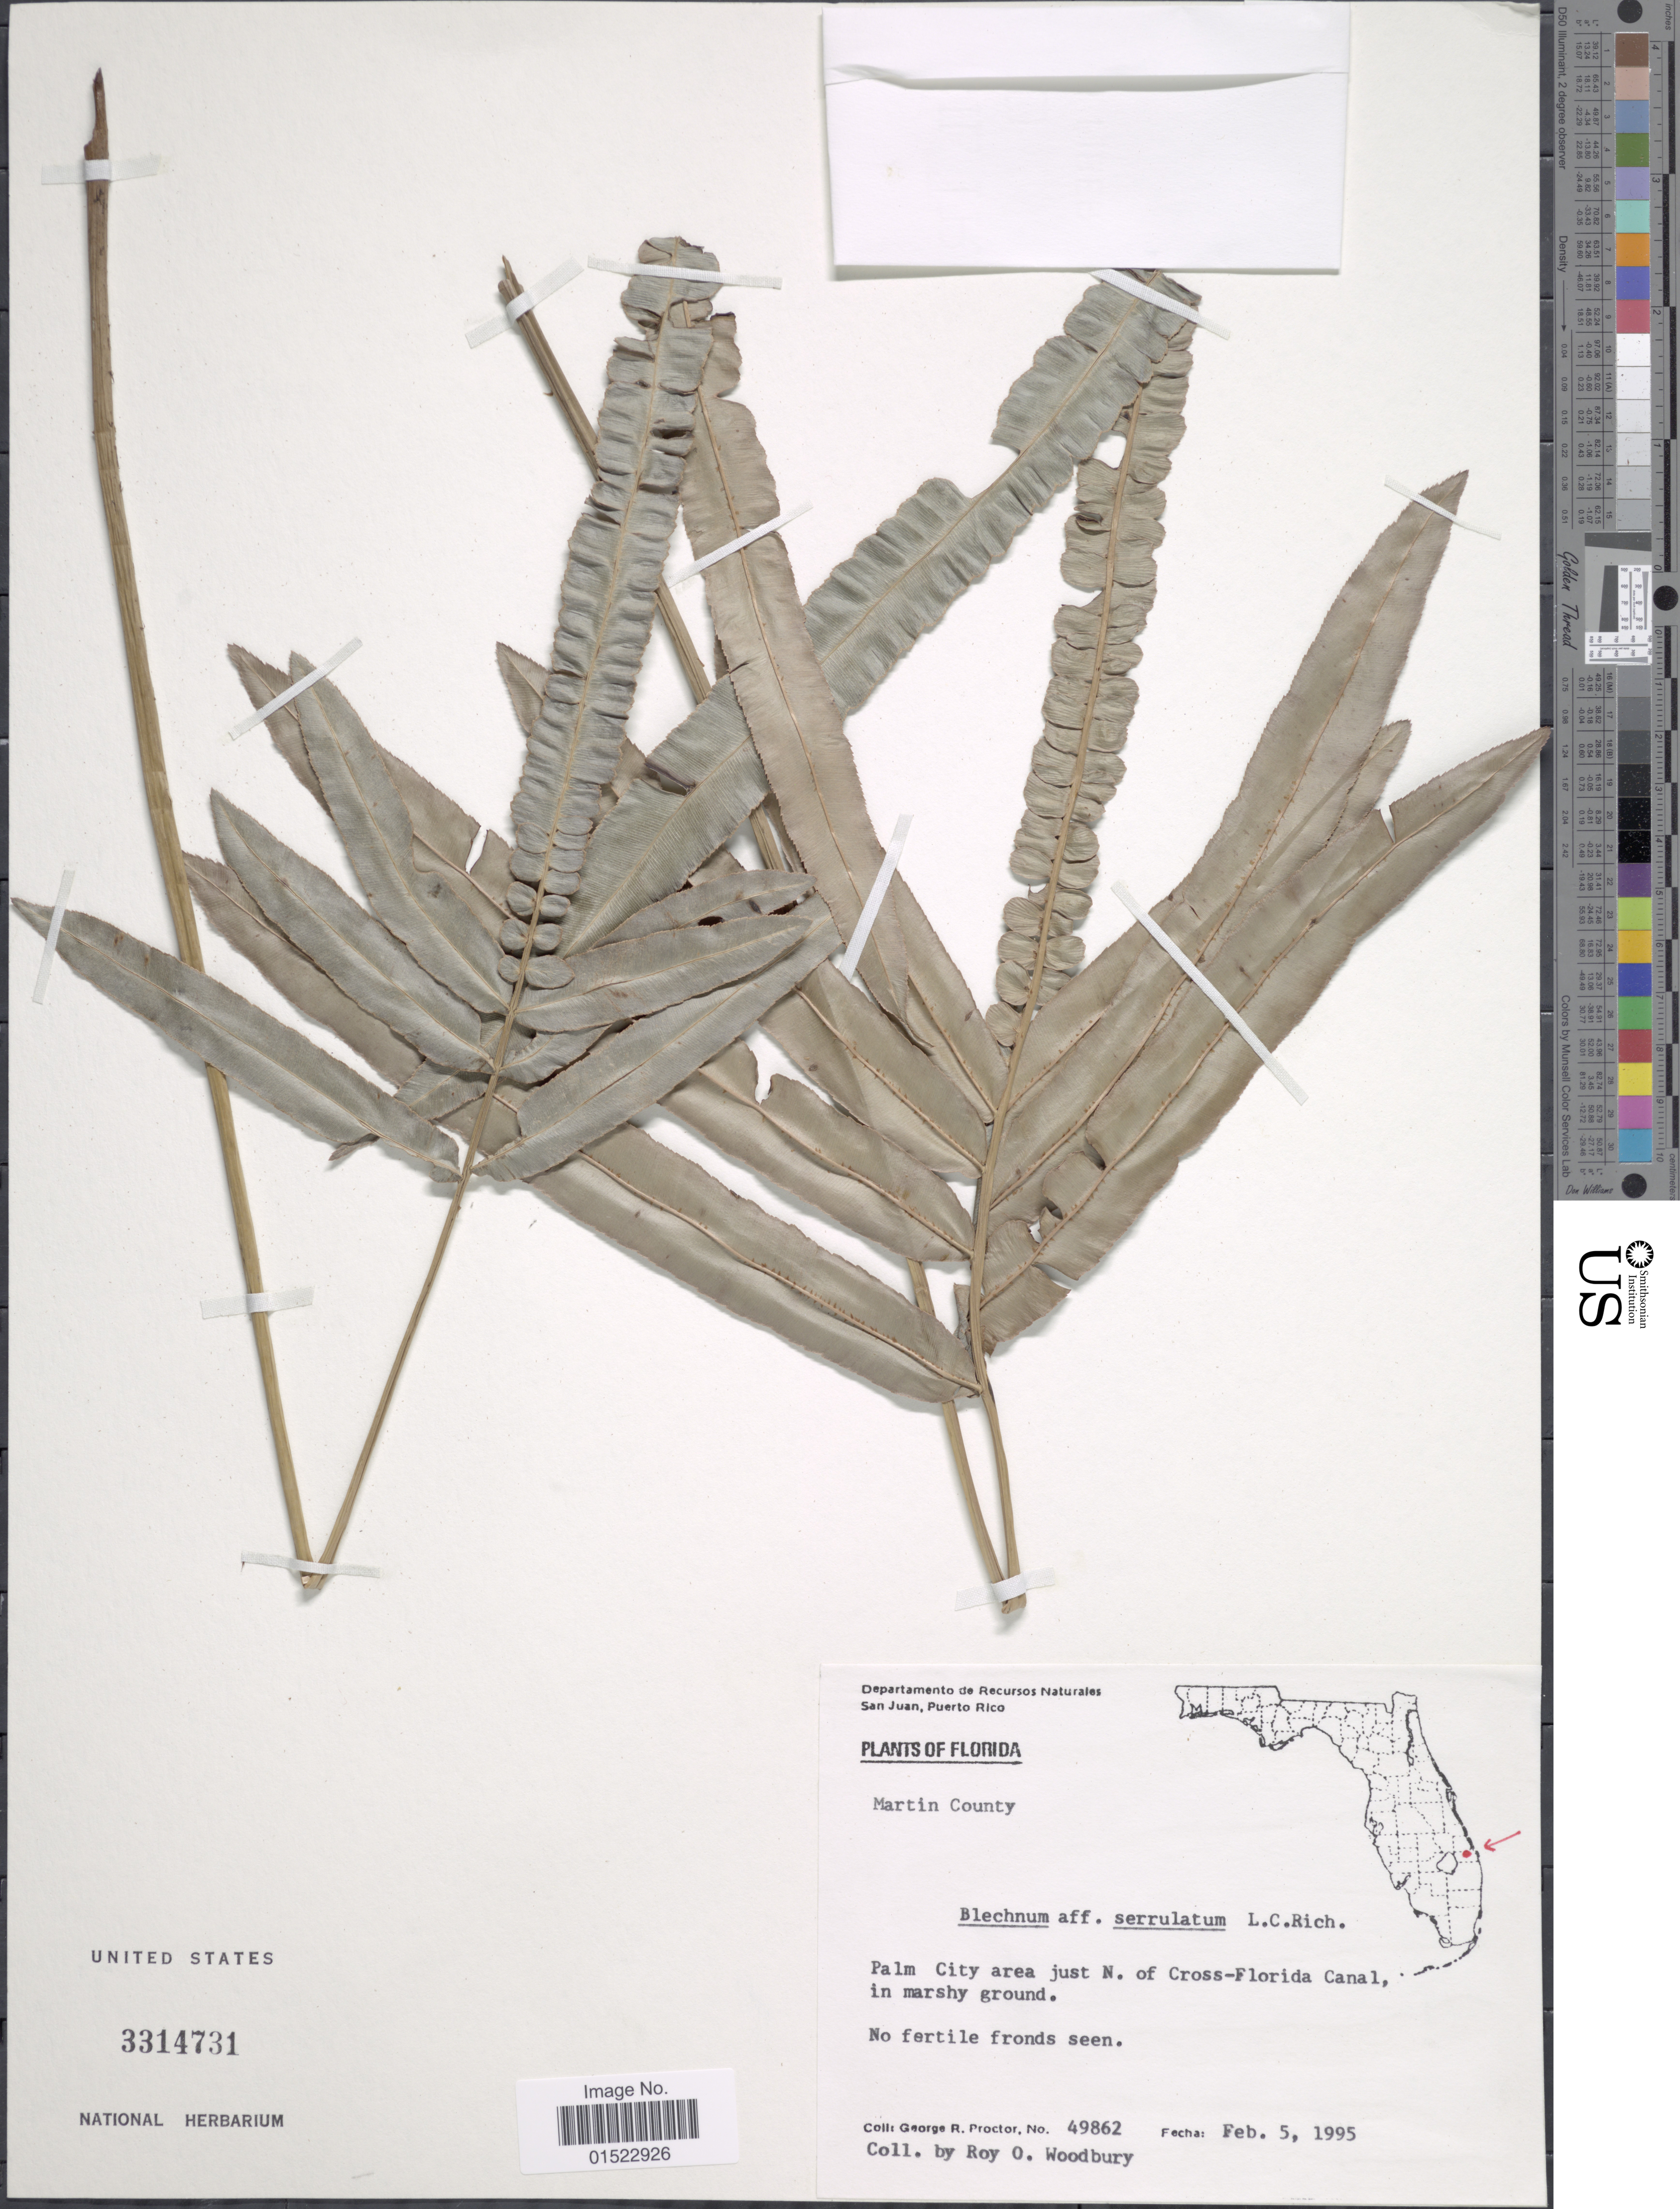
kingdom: Plantae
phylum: Tracheophyta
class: Polypodiopsida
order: Polypodiales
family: Blechnaceae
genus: Telmatoblechnum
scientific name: Telmatoblechnum serrulatum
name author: (Rich.) Perrie et al.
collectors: G. R. Proctor & R. O. Woodbury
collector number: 49862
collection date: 1995-02-05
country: United States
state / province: Florida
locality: Martin County, Palm City area just N. of Cross-Florida Canal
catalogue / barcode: US 3314731